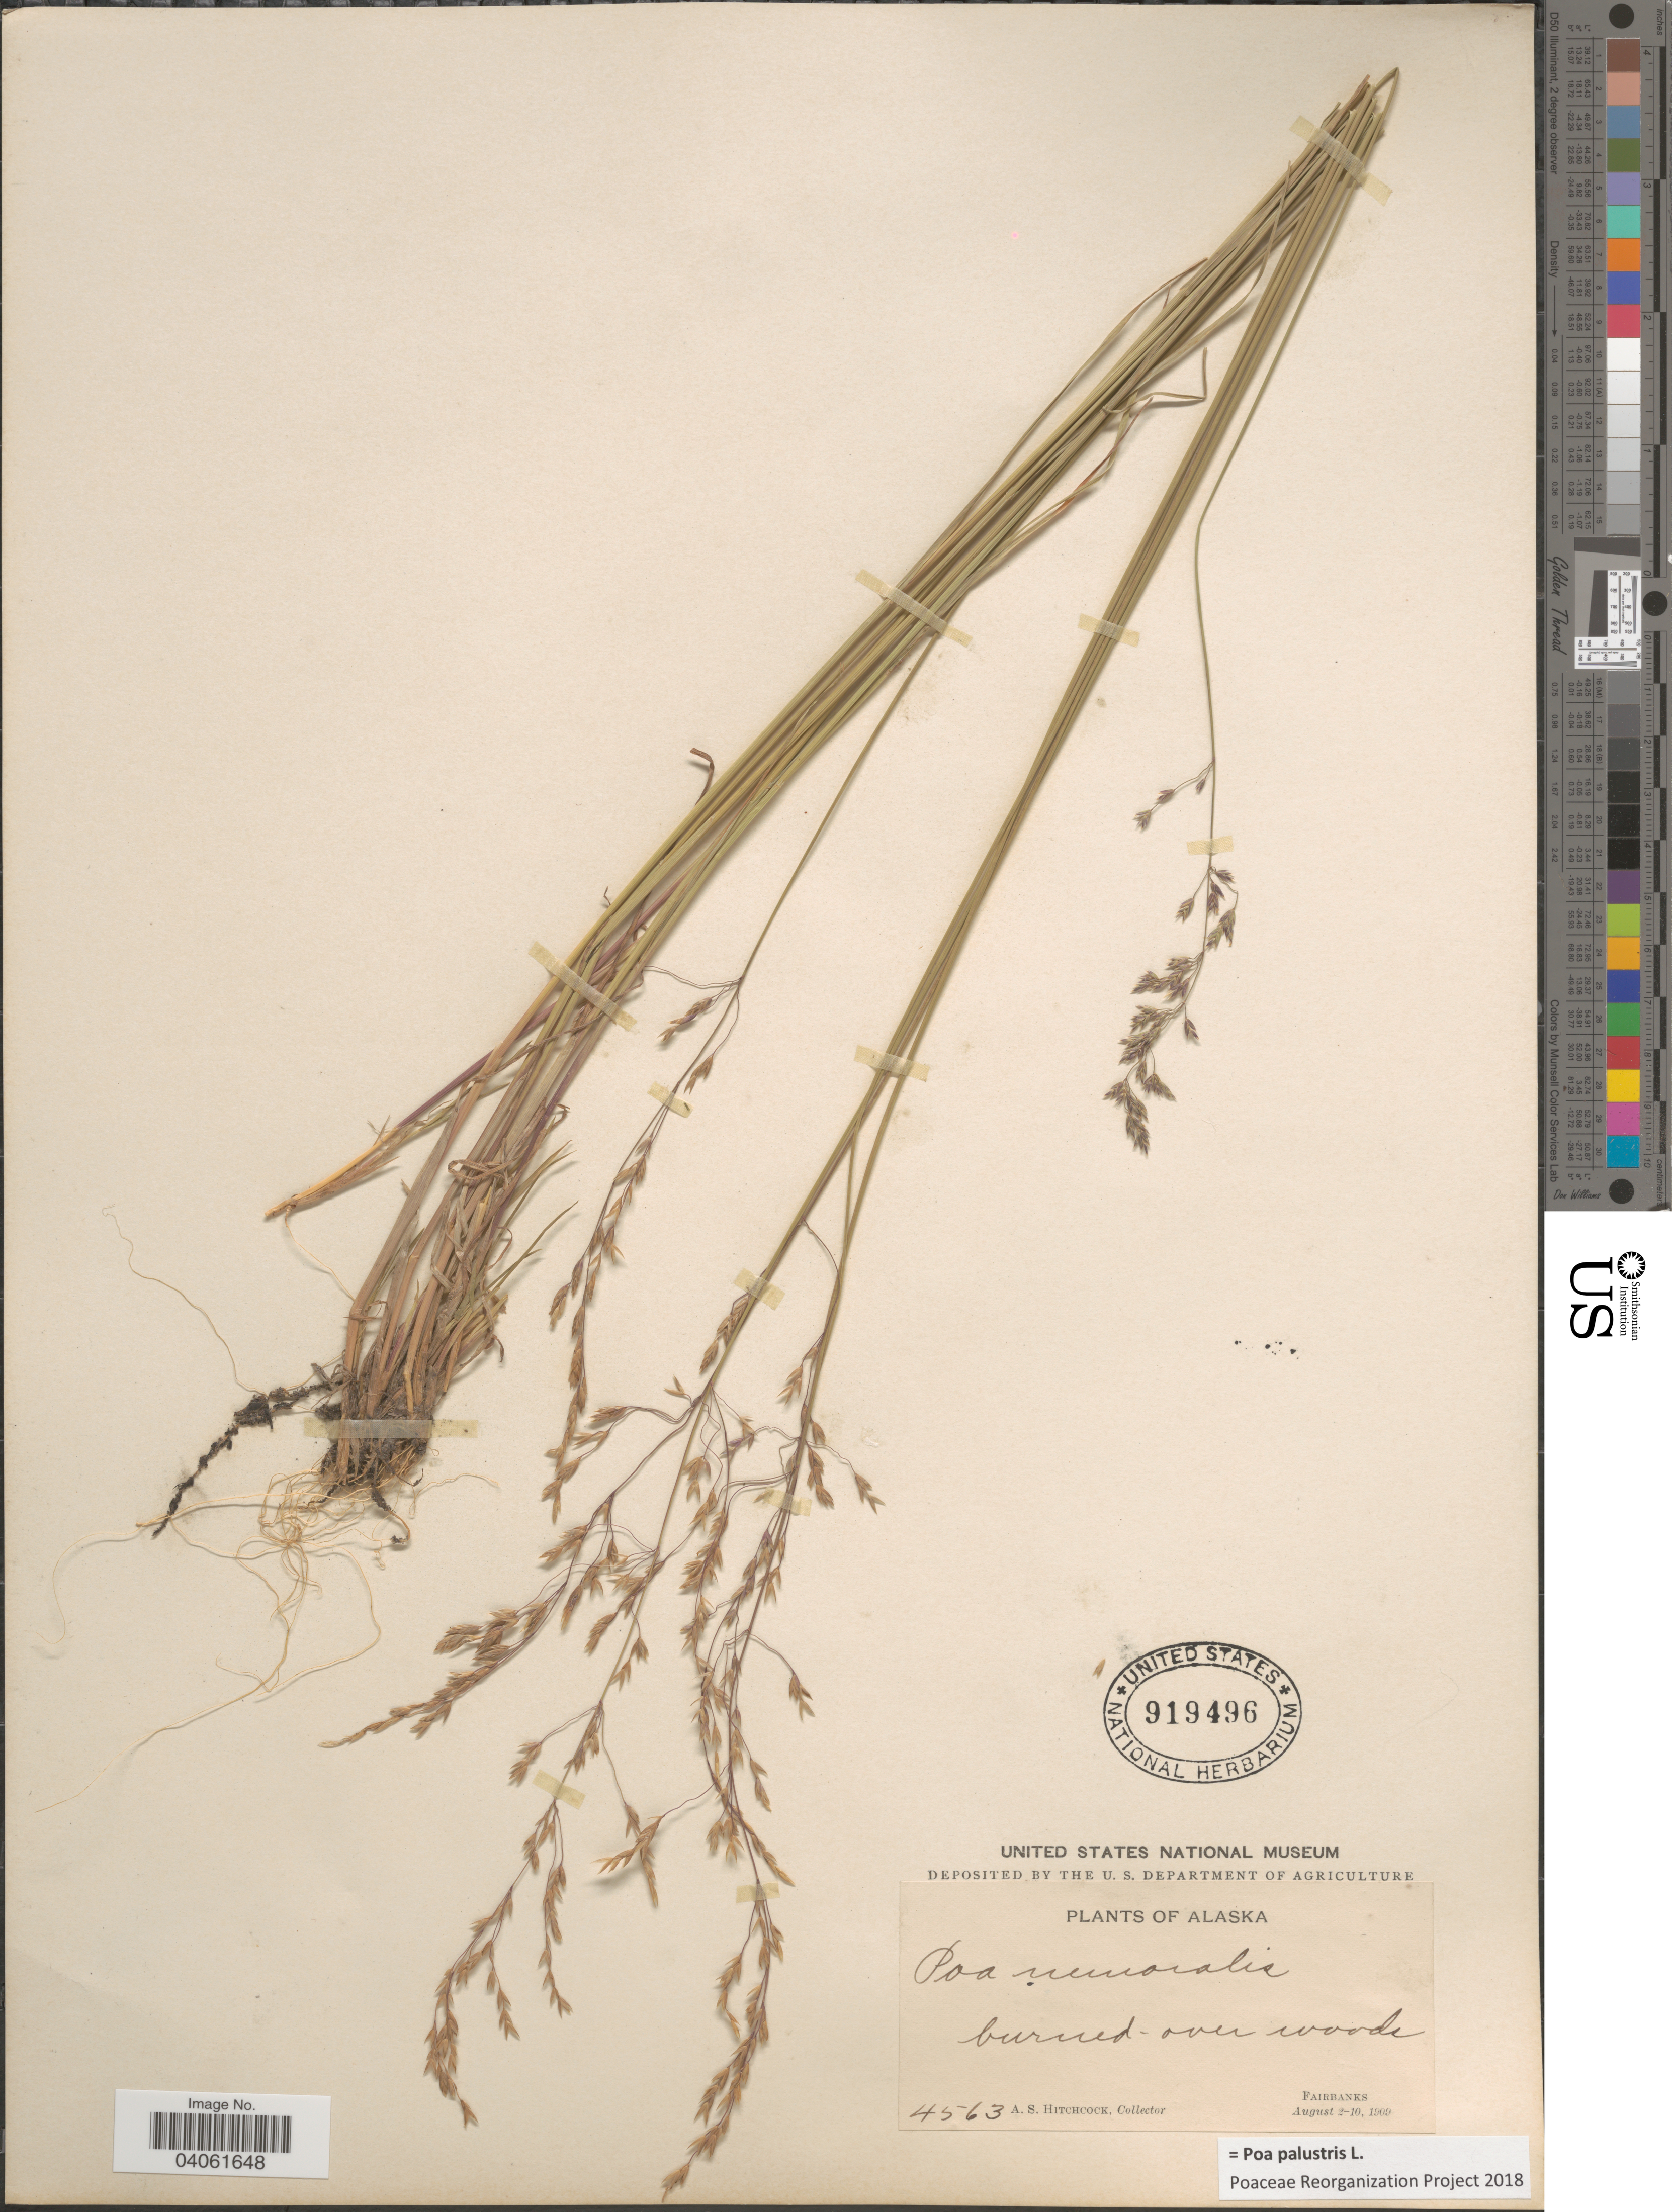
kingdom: Plantae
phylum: Tracheophyta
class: Liliopsida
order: Poales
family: Poaceae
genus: Poa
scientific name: Poa palustris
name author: L.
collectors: A. S. Hitchcock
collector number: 4563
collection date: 1909-08-02/1909-08-10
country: United States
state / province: Alaska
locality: Fairbanks.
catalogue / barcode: US 919496